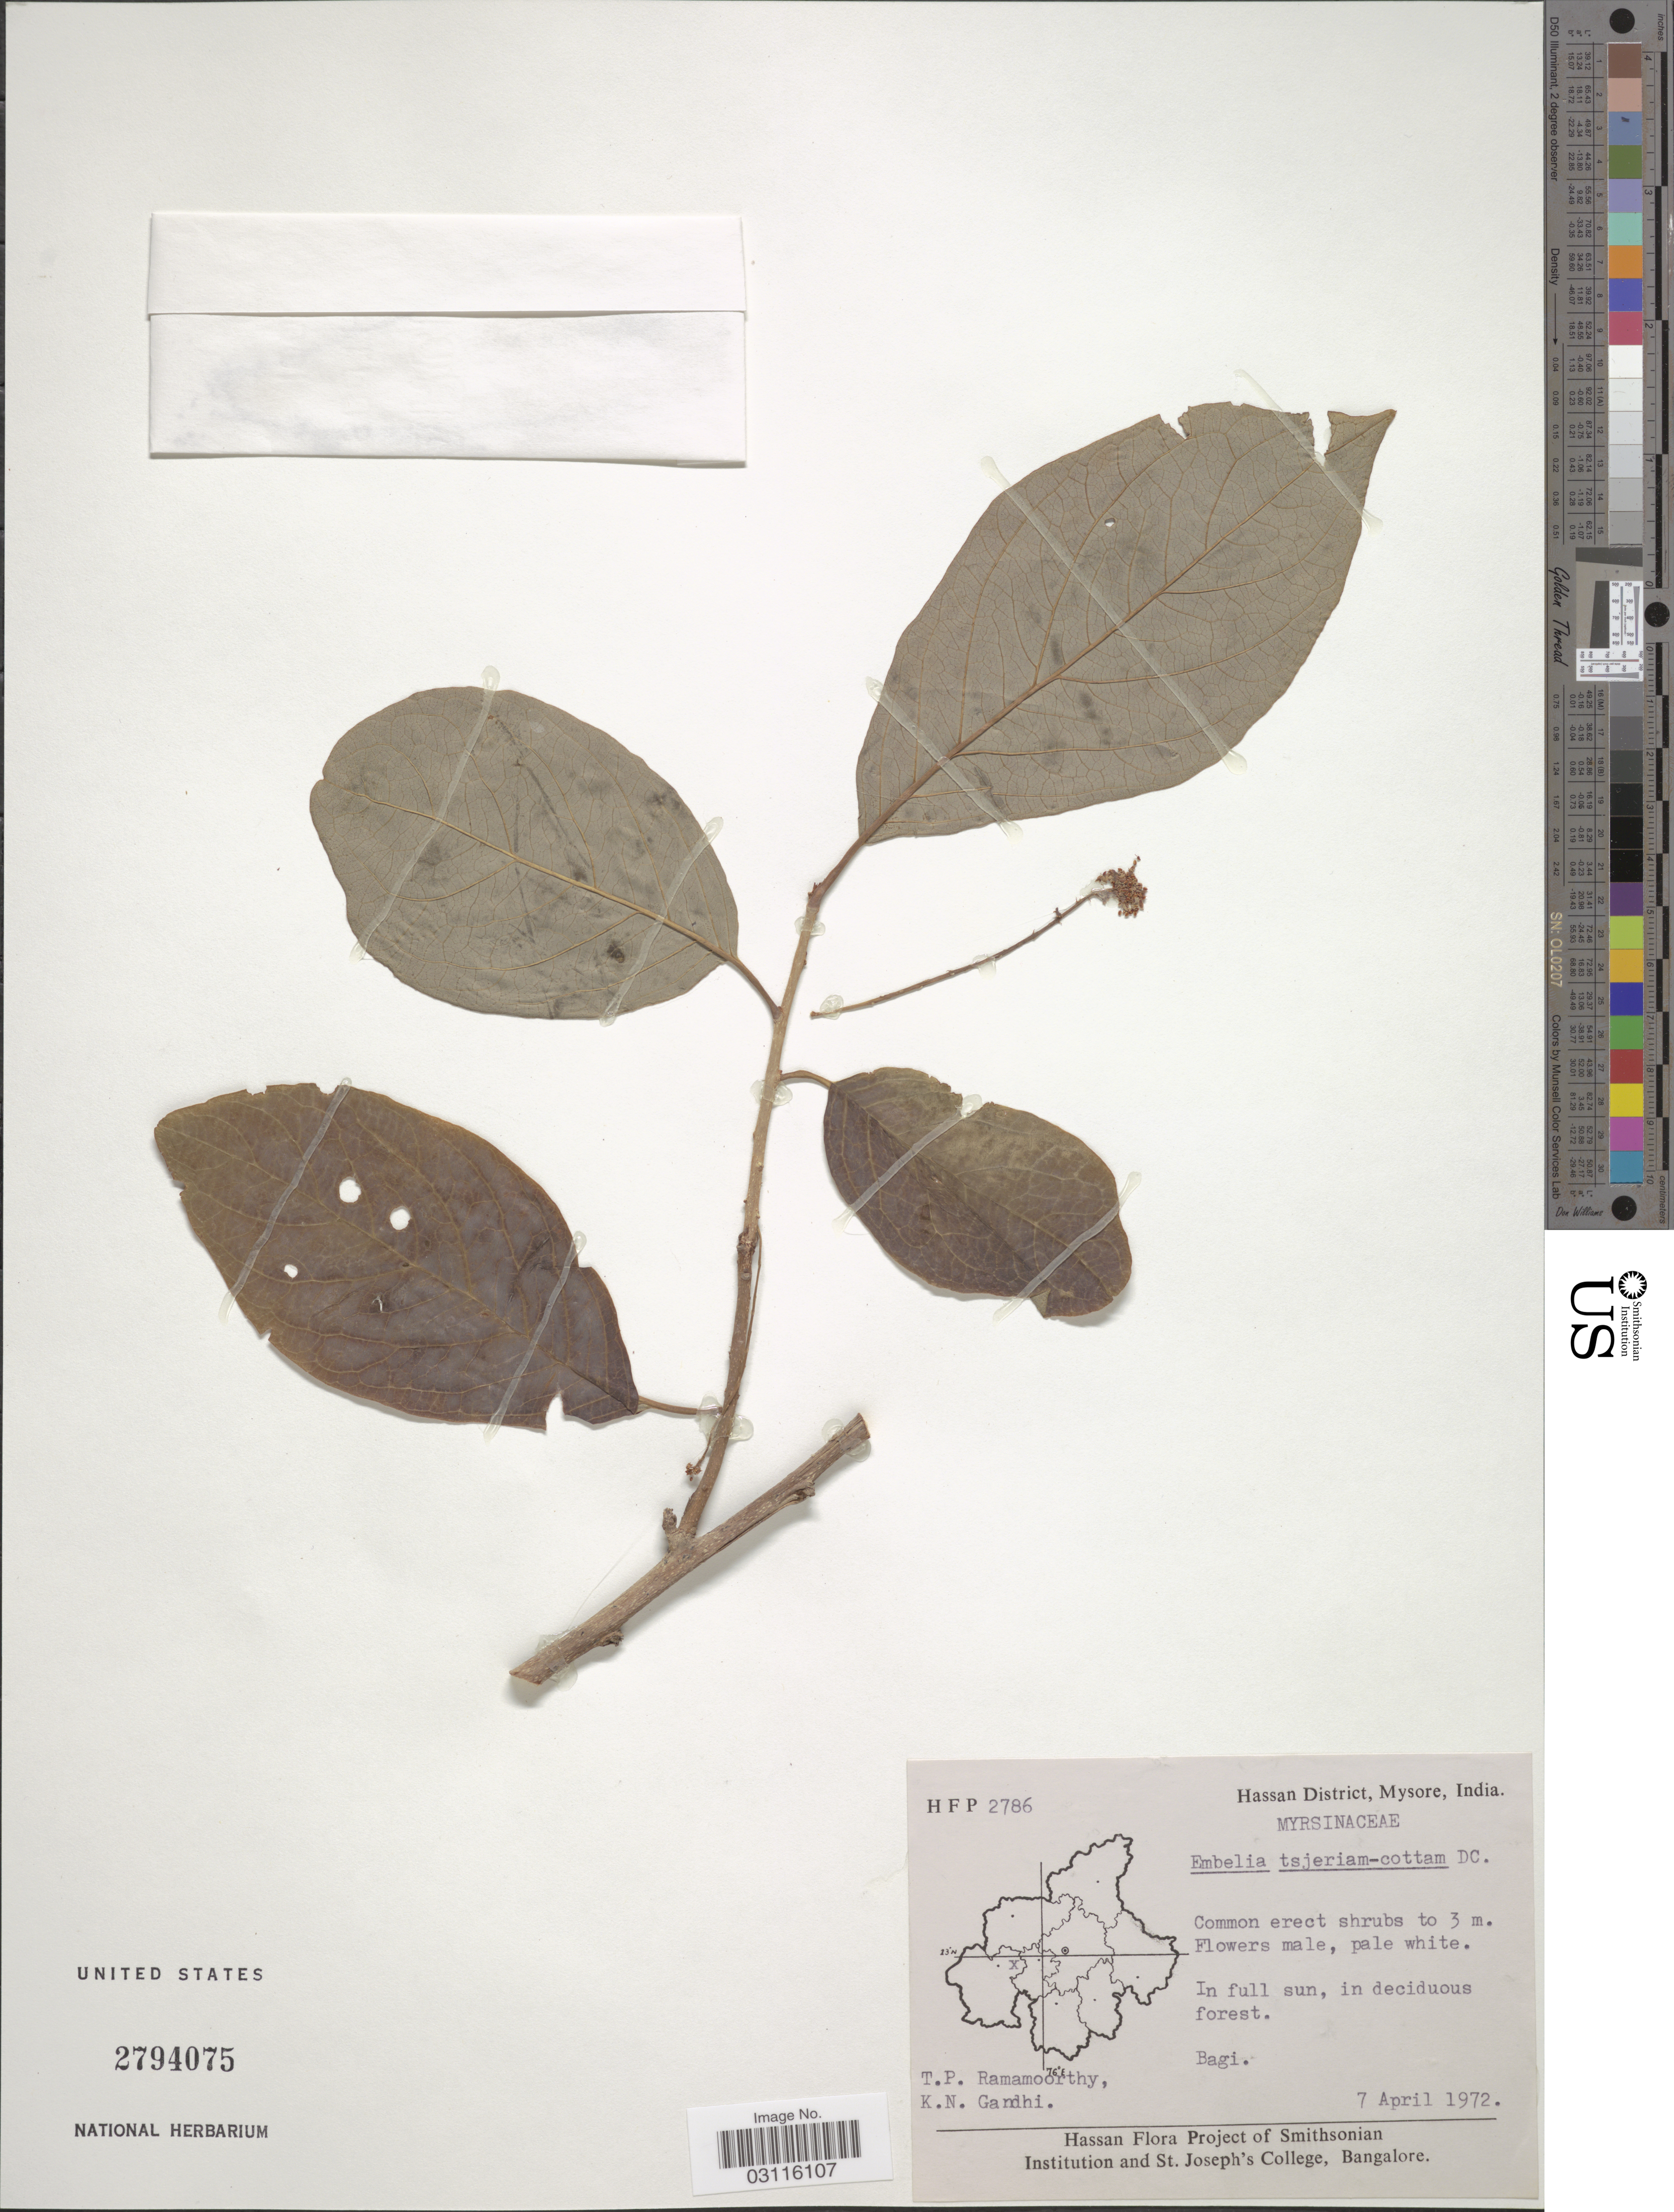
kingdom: Plantae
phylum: Tracheophyta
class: Magnoliopsida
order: Ericales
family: Primulaceae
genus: Embelia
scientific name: Embelia tsjeriam-cottam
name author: (Roem. & Schult.) A. DC.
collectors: T. P. Ramamoorthy & K. N. Gandhi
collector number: HFP2786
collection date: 1972-04-07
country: India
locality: Hassan District, Mysore, Bagi.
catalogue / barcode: US 2794075